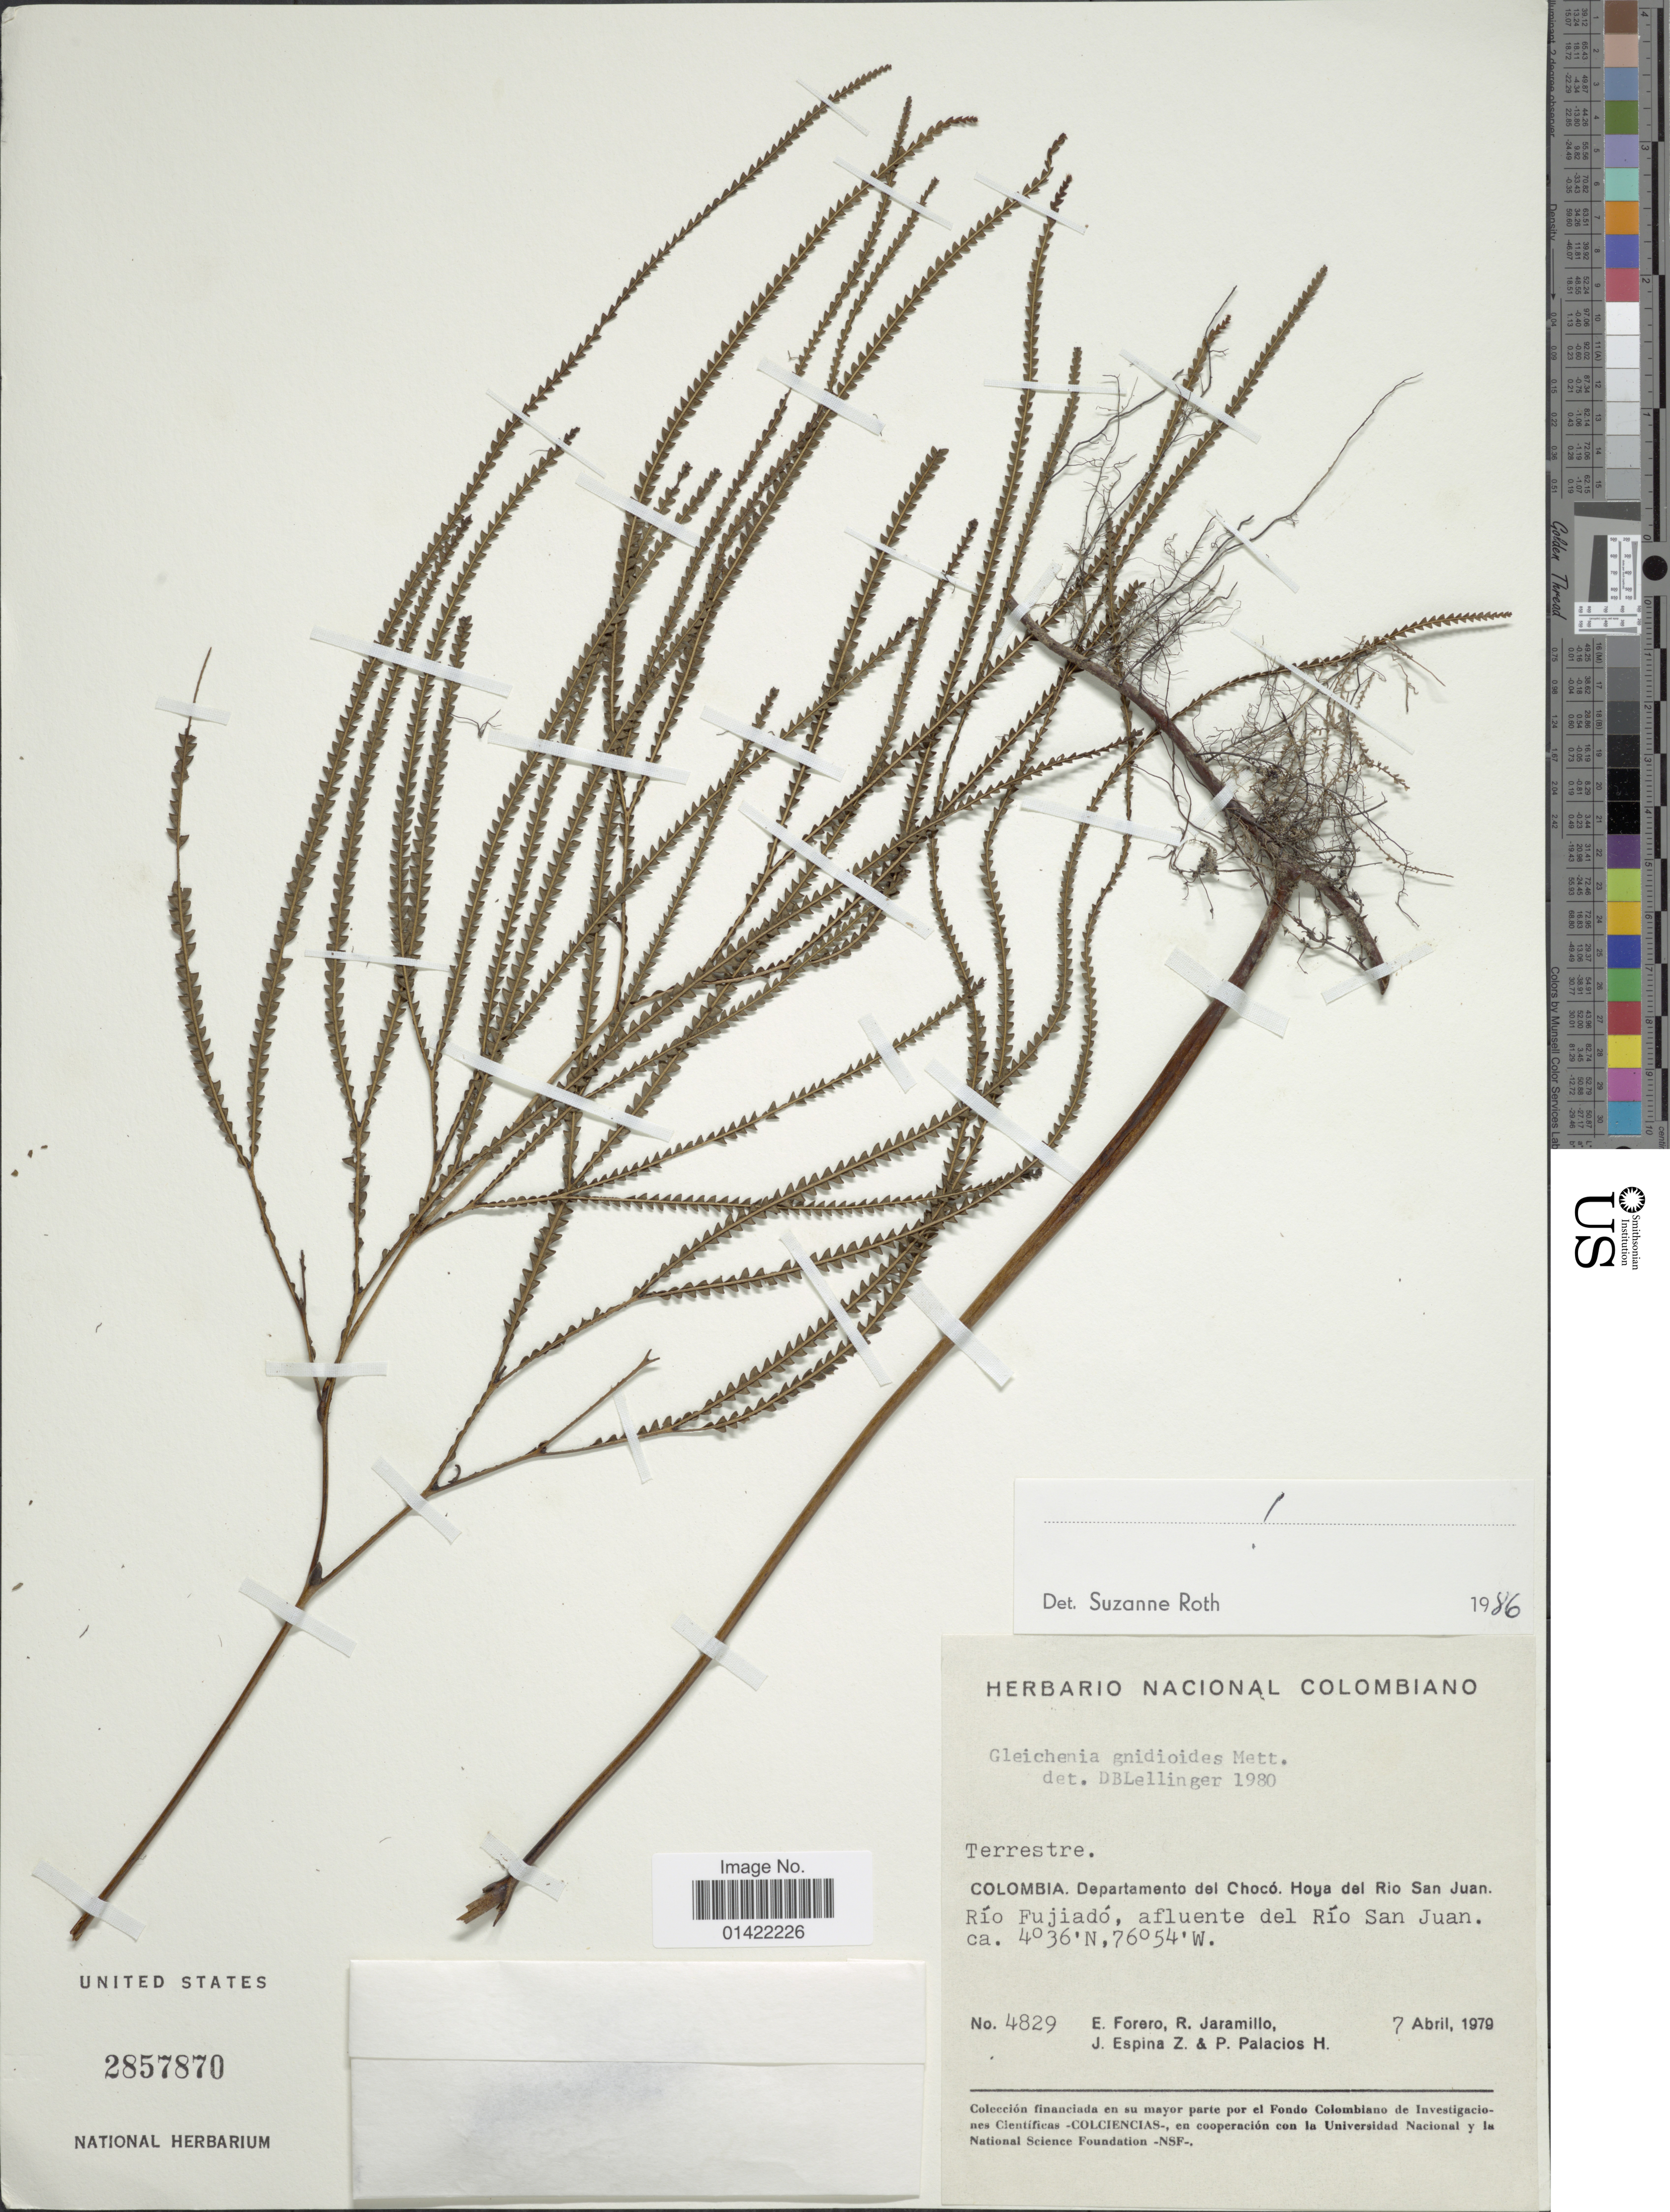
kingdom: Plantae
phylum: Tracheophyta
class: Polypodiopsida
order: Gleicheniales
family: Gleicheniaceae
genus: Sticherus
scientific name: Sticherus gnidioides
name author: (Mett.) Nakai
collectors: E. Forero, R. Jaramillo M., J. Espina & P. Palacios H.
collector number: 4829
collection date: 1979-04-07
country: Colombia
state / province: Chocó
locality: Hoya del Rio San juan, Río Fujiadó, afluent del Río San Juan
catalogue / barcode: US 2857870